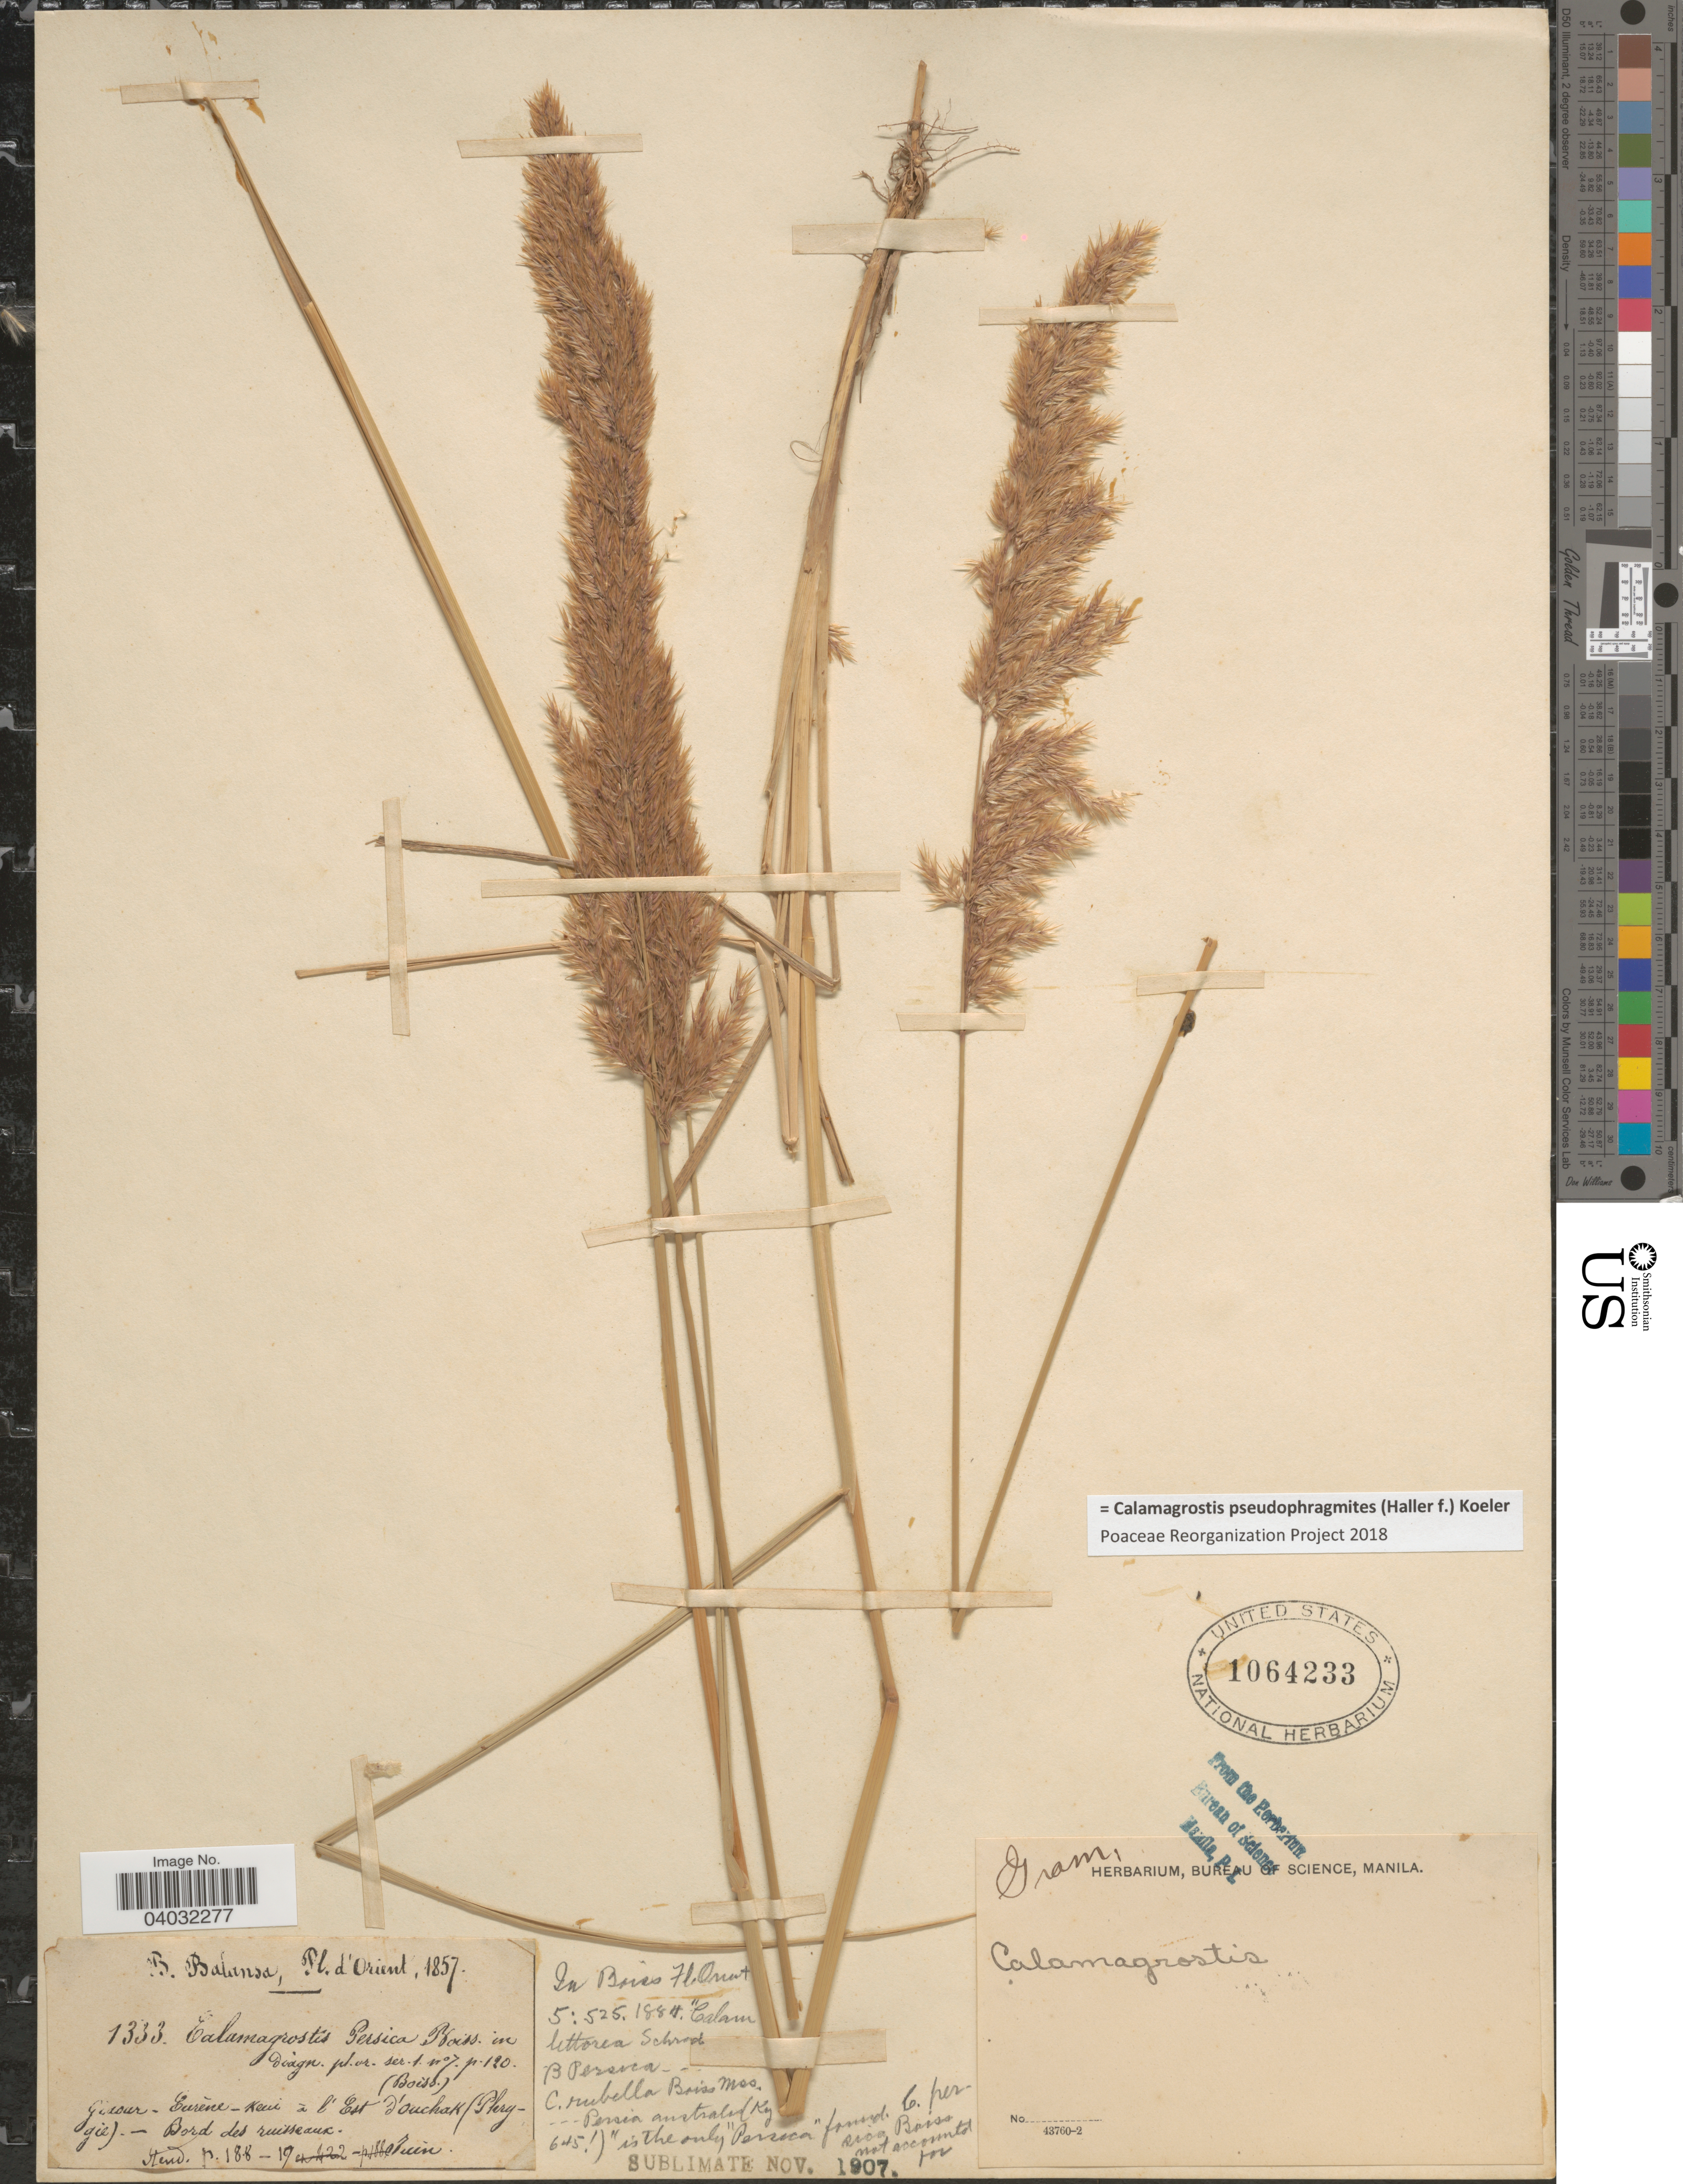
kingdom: Plantae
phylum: Tracheophyta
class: Liliopsida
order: Poales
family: Poaceae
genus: Calamagrostis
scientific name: Calamagrostis pseudophragmites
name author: (Haller f.) Koeler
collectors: B. Balansa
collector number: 1333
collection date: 1857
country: Turkey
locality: Giasar- Eur'ene-Keui 'a l' Est d'Ouchak (Phrygie).- Bord des ruisseaux. [interpreted]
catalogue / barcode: US 1064233